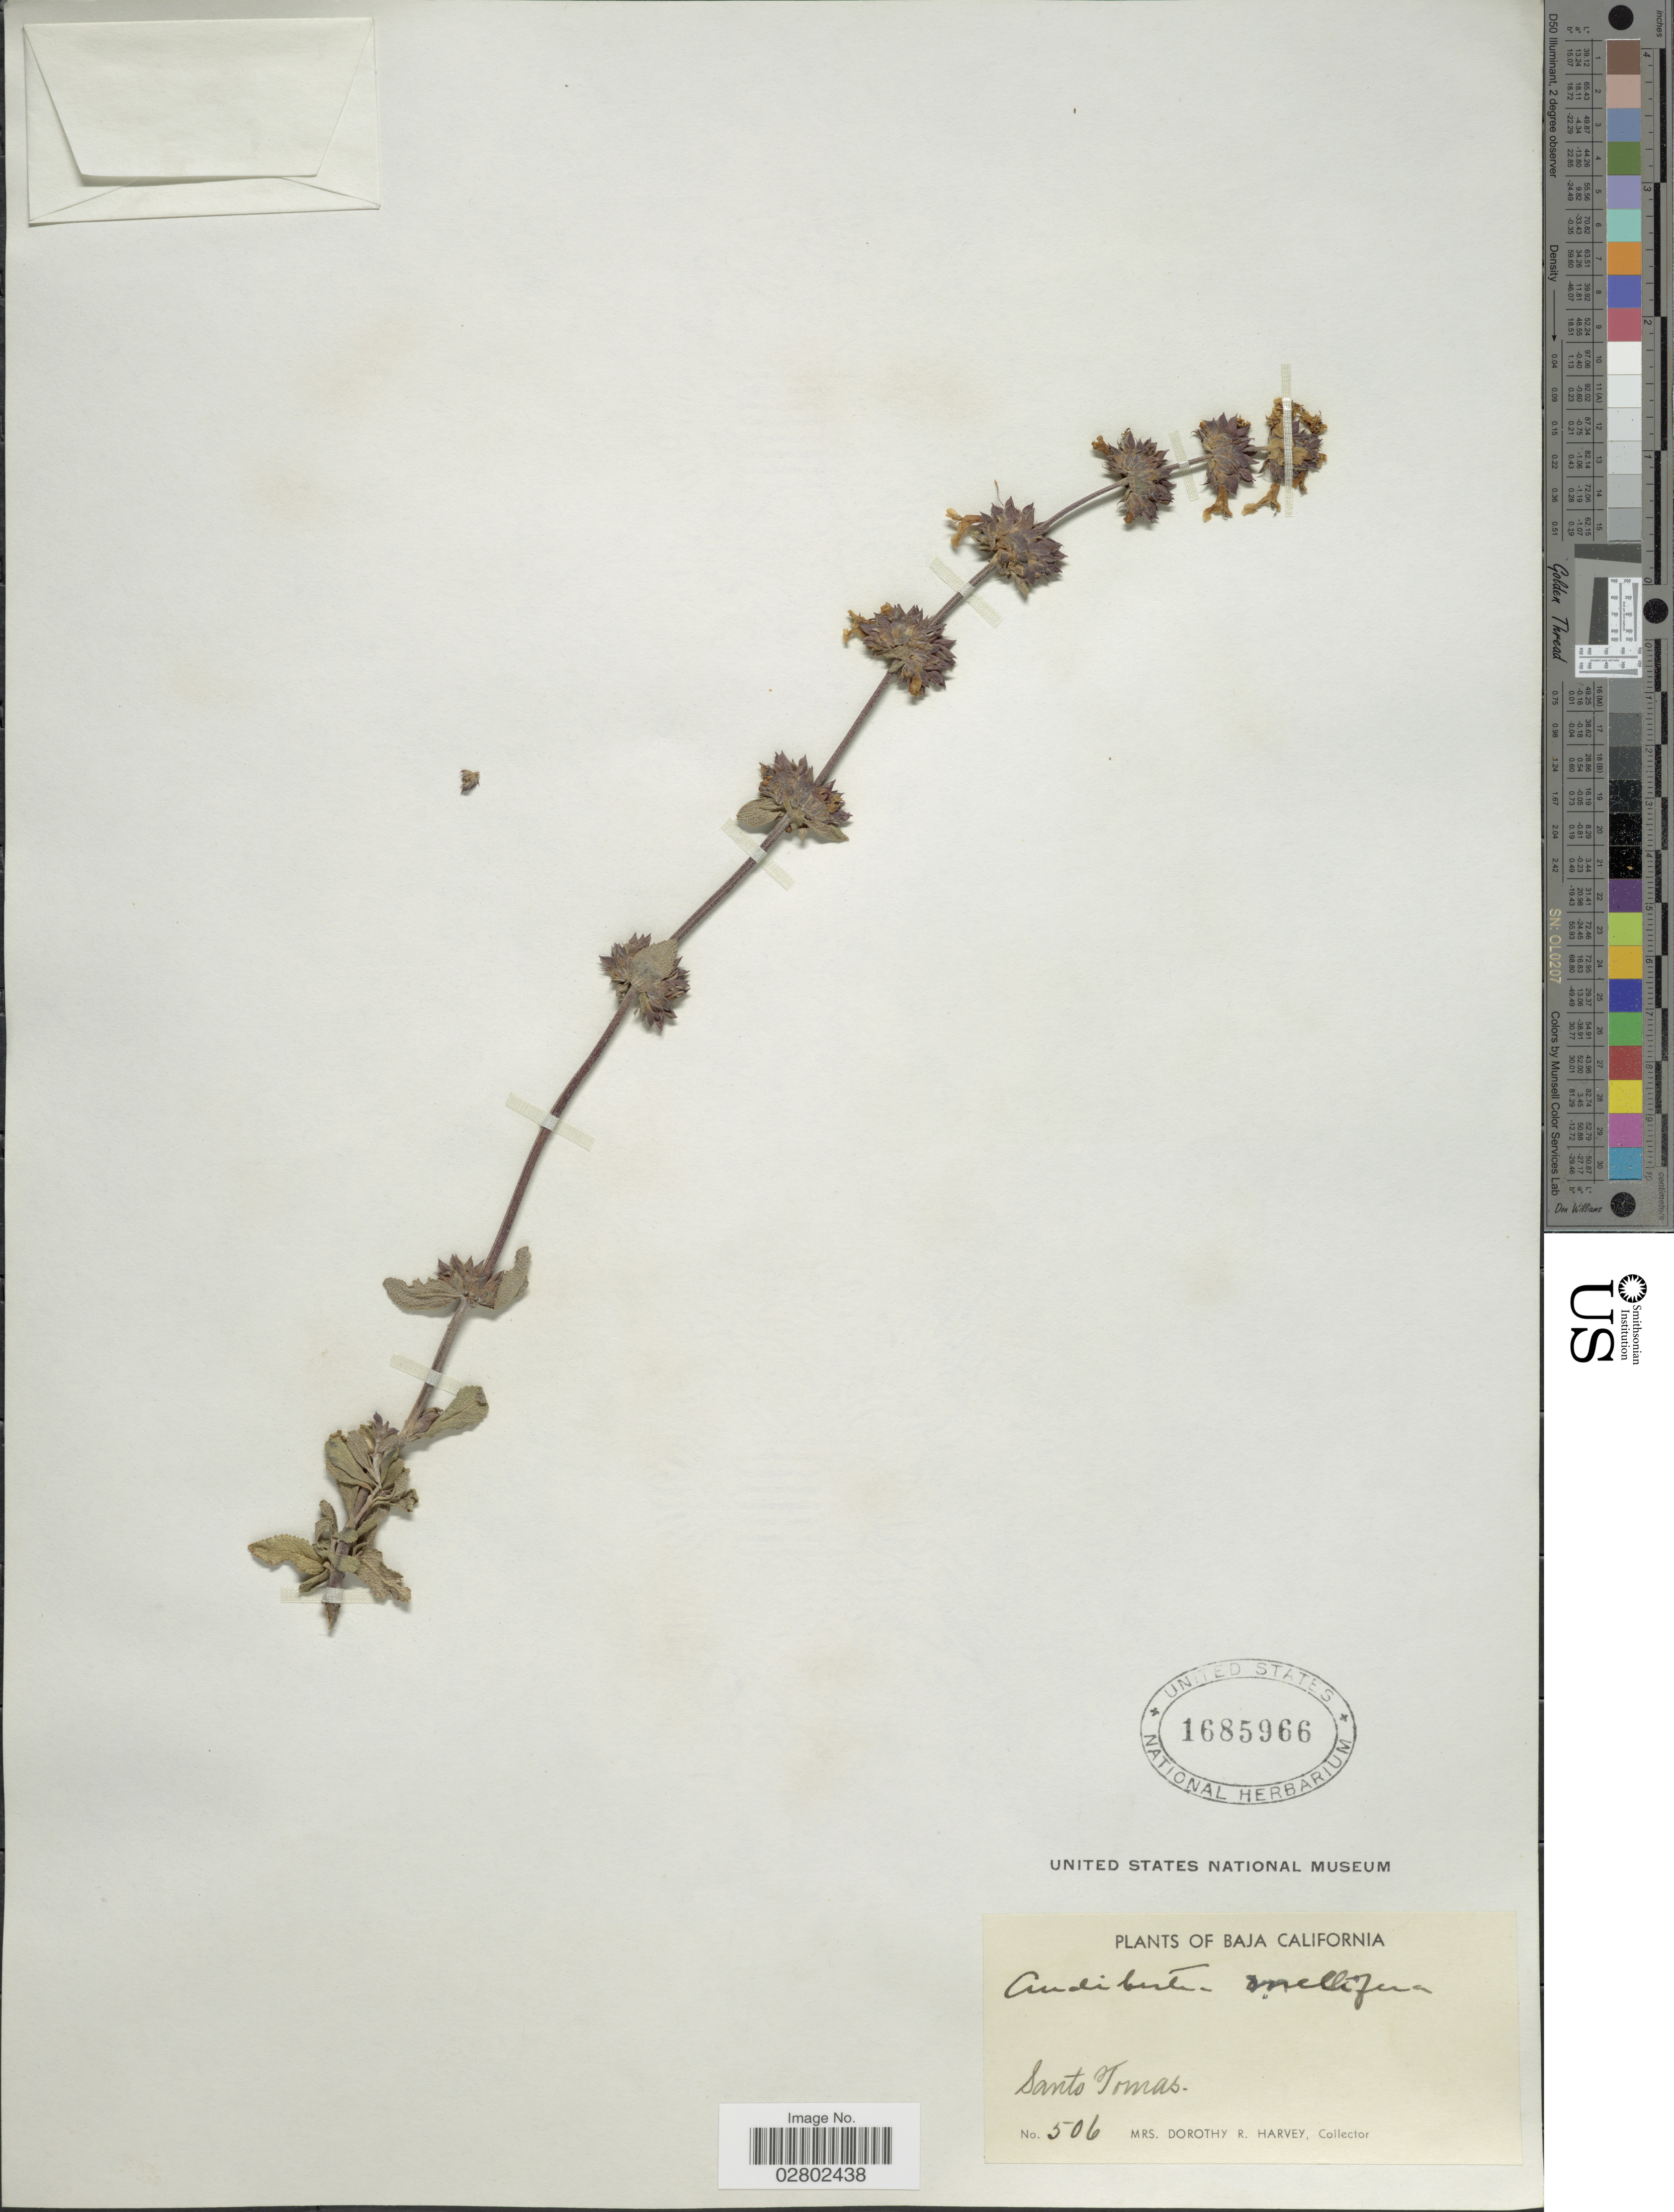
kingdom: Plantae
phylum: Tracheophyta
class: Magnoliopsida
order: Lamiales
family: Lamiaceae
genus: Salvia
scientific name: Salvia munzii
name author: Epling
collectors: Harvey, Mrs. D. R.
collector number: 506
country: Mexico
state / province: Baja California Norte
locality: Santo Tomas.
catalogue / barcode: US 1685966